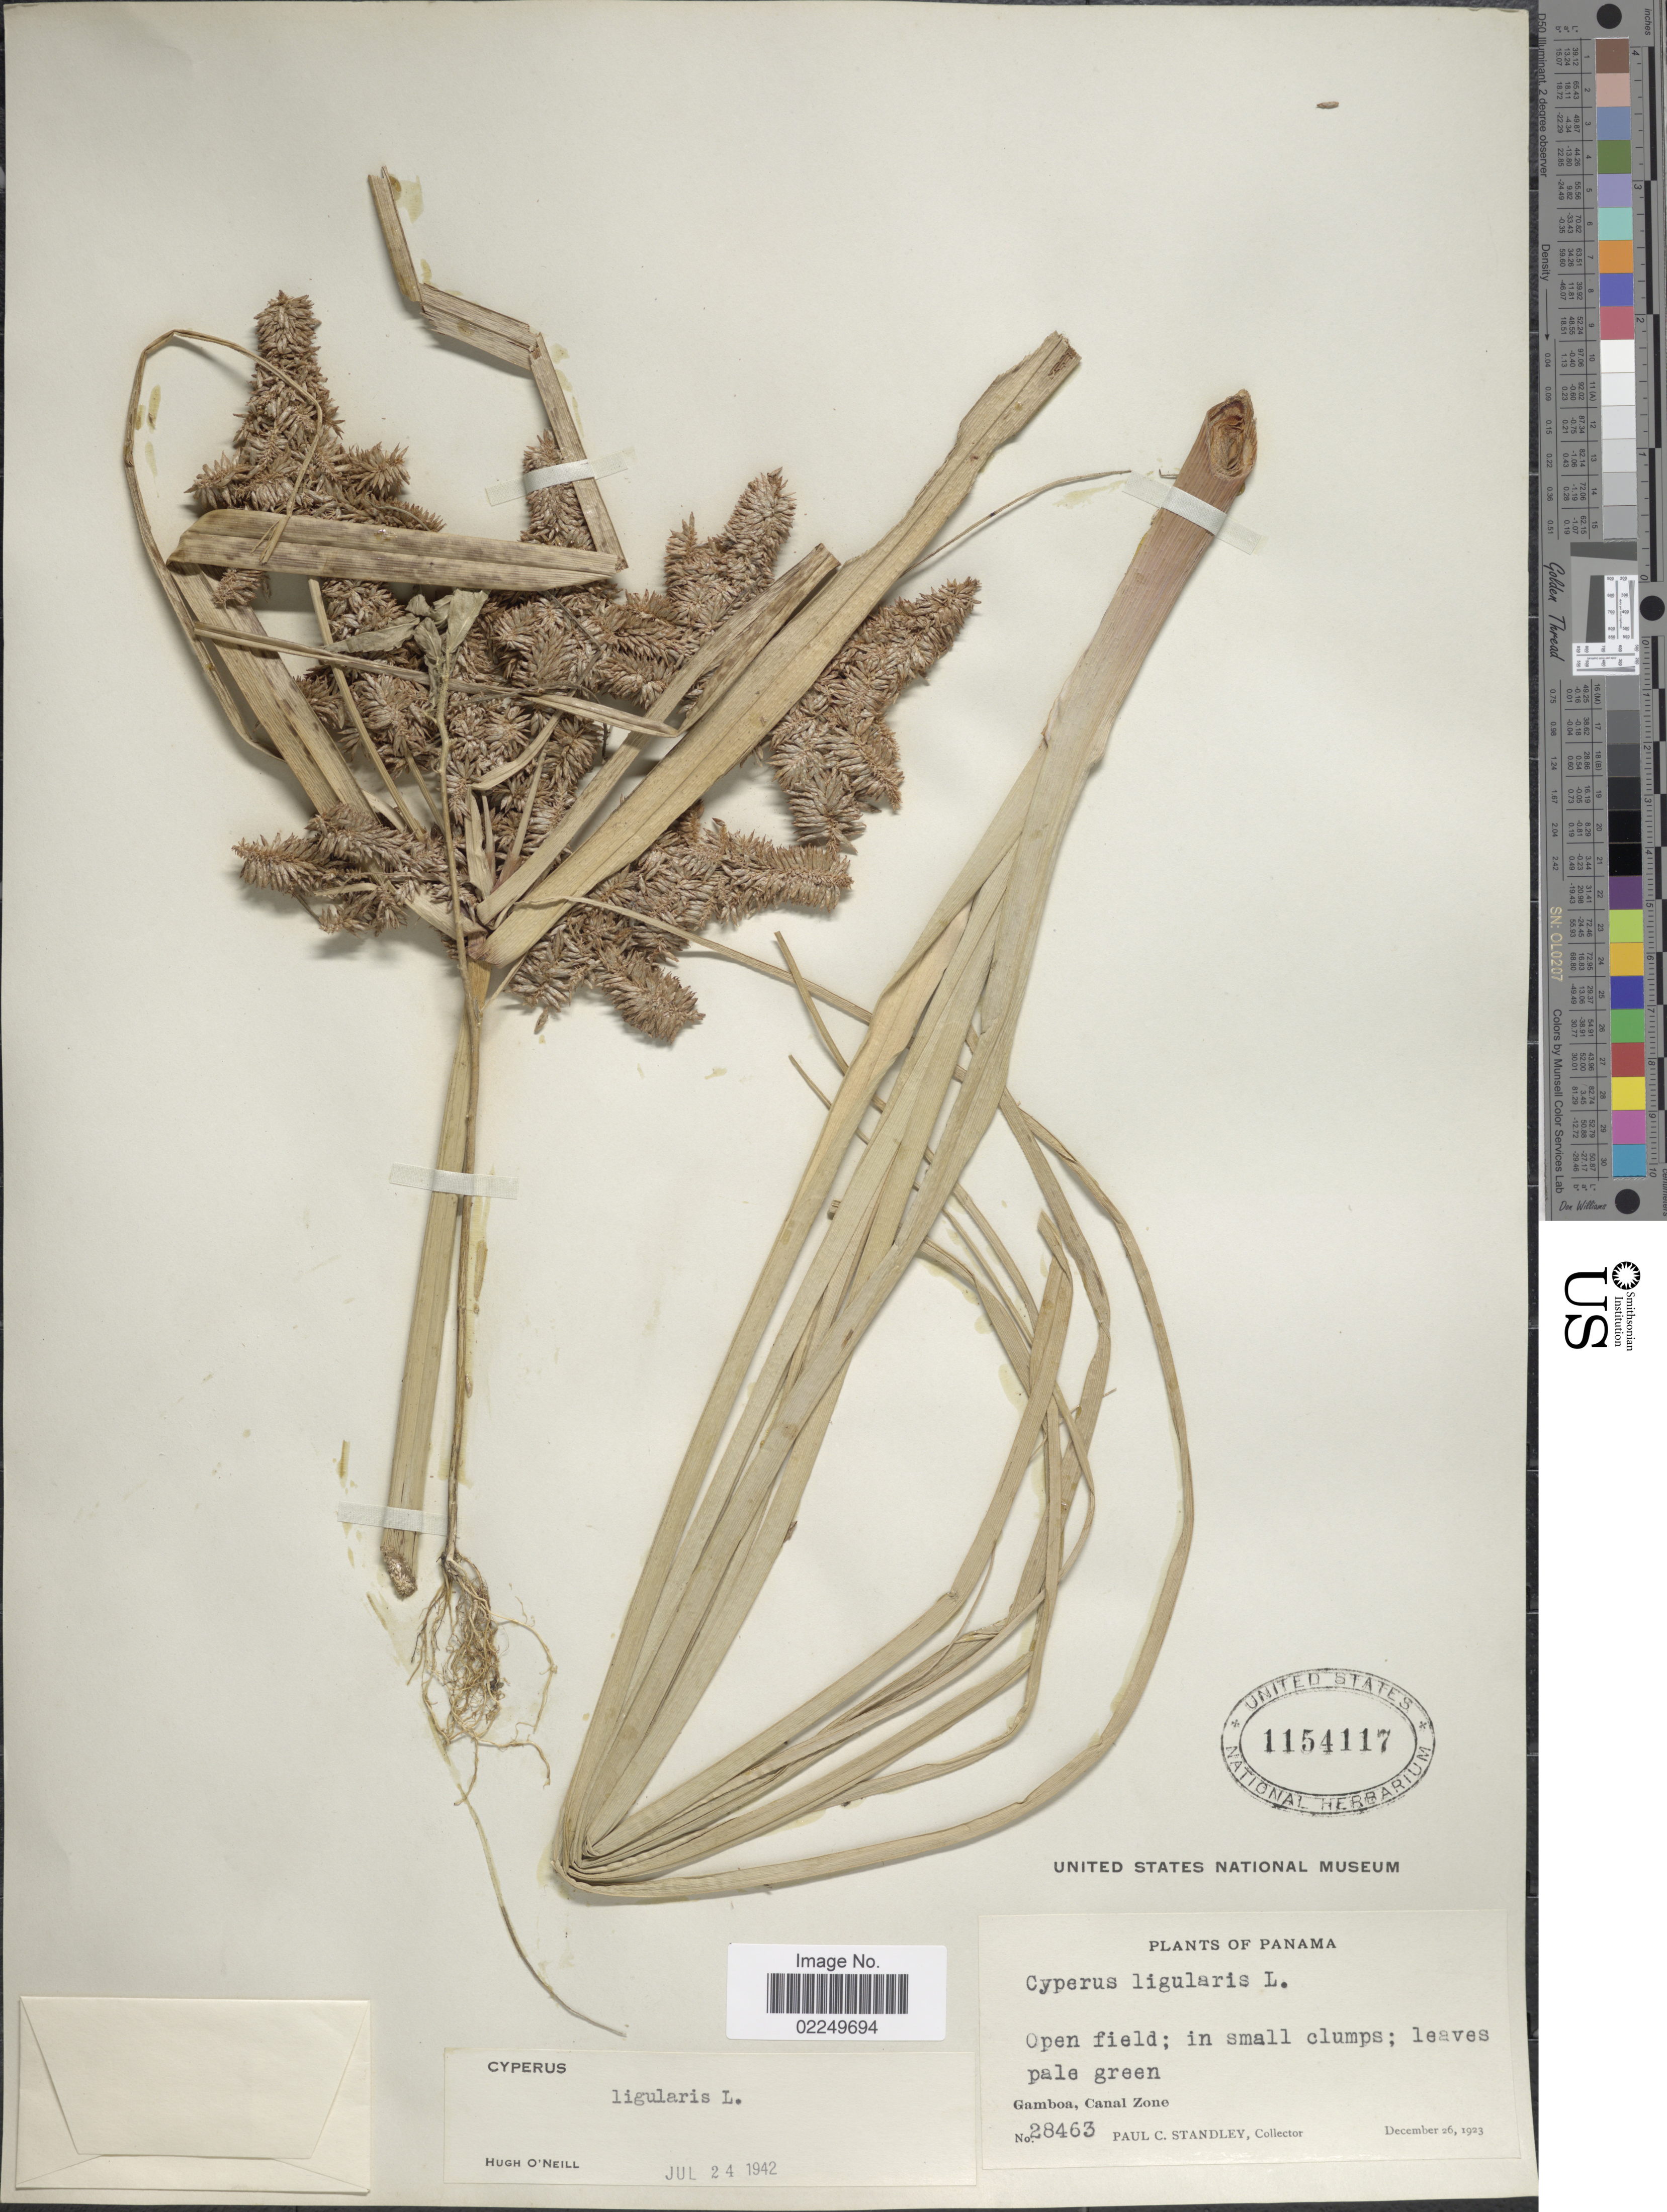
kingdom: Plantae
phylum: Tracheophyta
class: Liliopsida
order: Poales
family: Cyperaceae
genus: Cyperus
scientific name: Cyperus ligularis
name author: L.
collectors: P. C. Standley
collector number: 28463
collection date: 1923-12-26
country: Panama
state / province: Colón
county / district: Canal Zone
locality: Gamboa, Canal Zone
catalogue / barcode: US 1154117